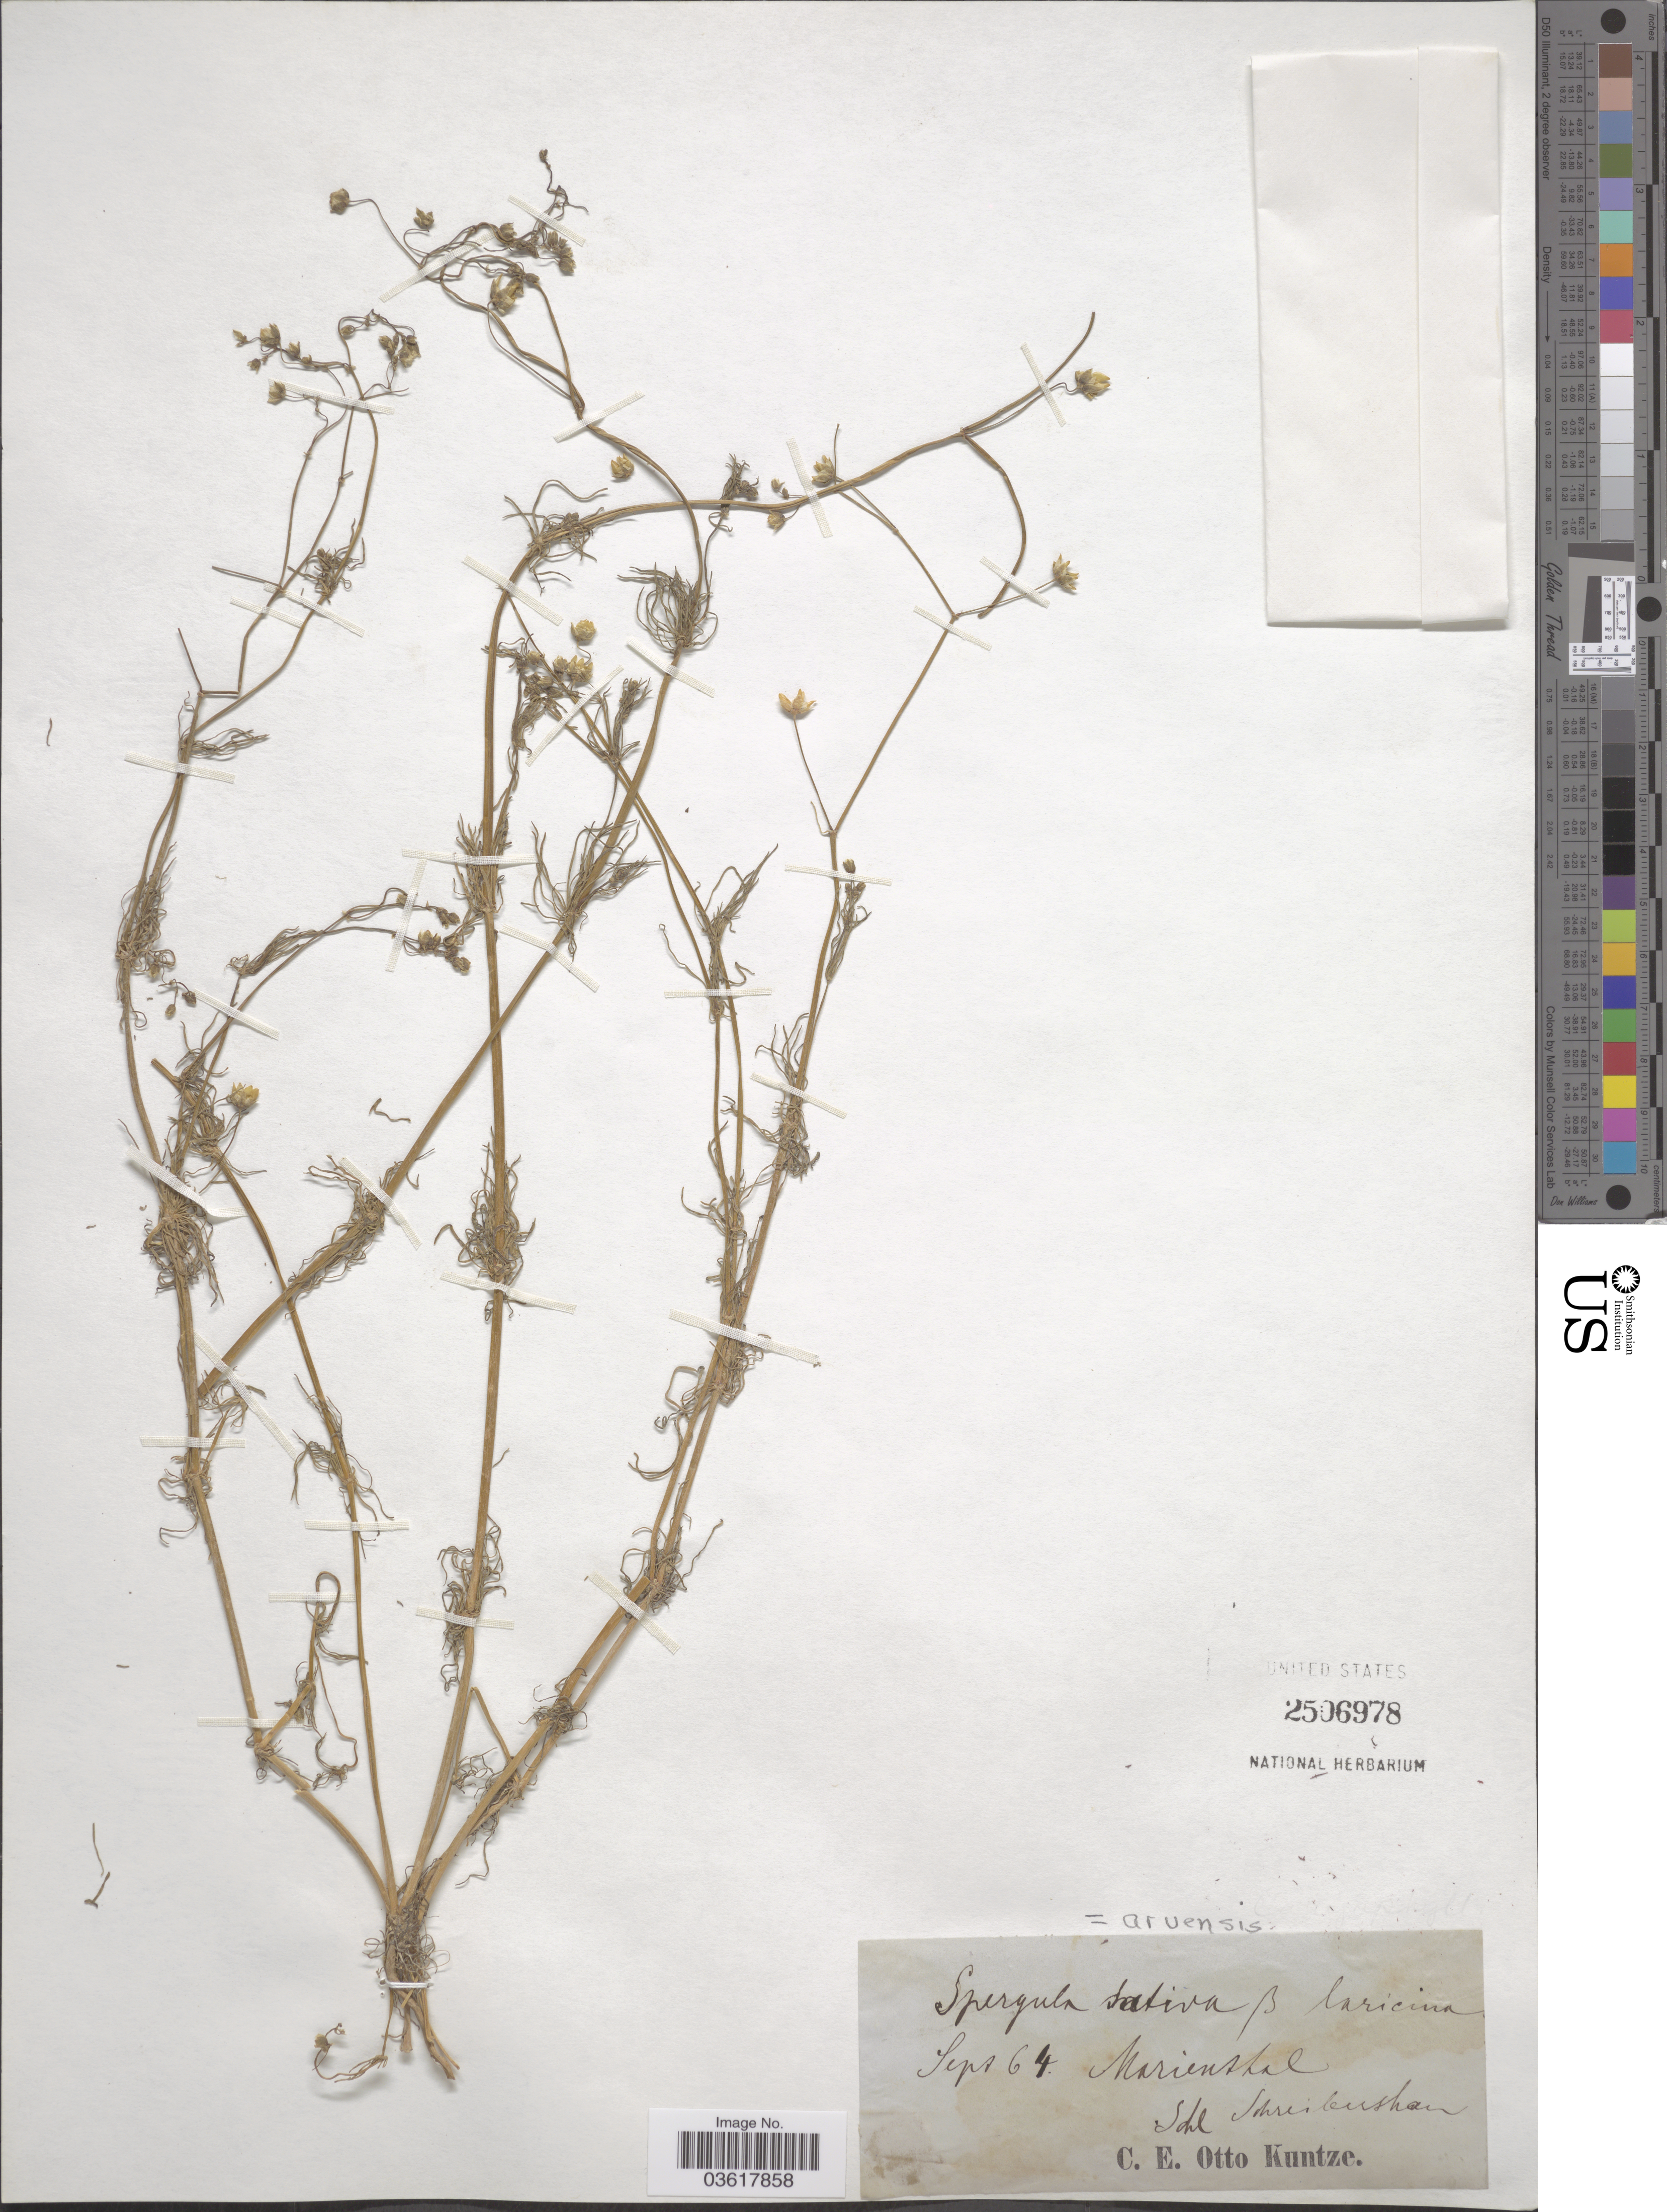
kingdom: Plantae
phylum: Tracheophyta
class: Magnoliopsida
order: Caryophyllales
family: Caryophyllaceae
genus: Spergula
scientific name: Spergula arvensis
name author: L.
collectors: C.E.O. Kuntze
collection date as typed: Transcribed d/m/y: /9/64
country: Poland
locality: Marienthal. Schl [interpreted] Schreiberhau.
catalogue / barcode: US 2506978